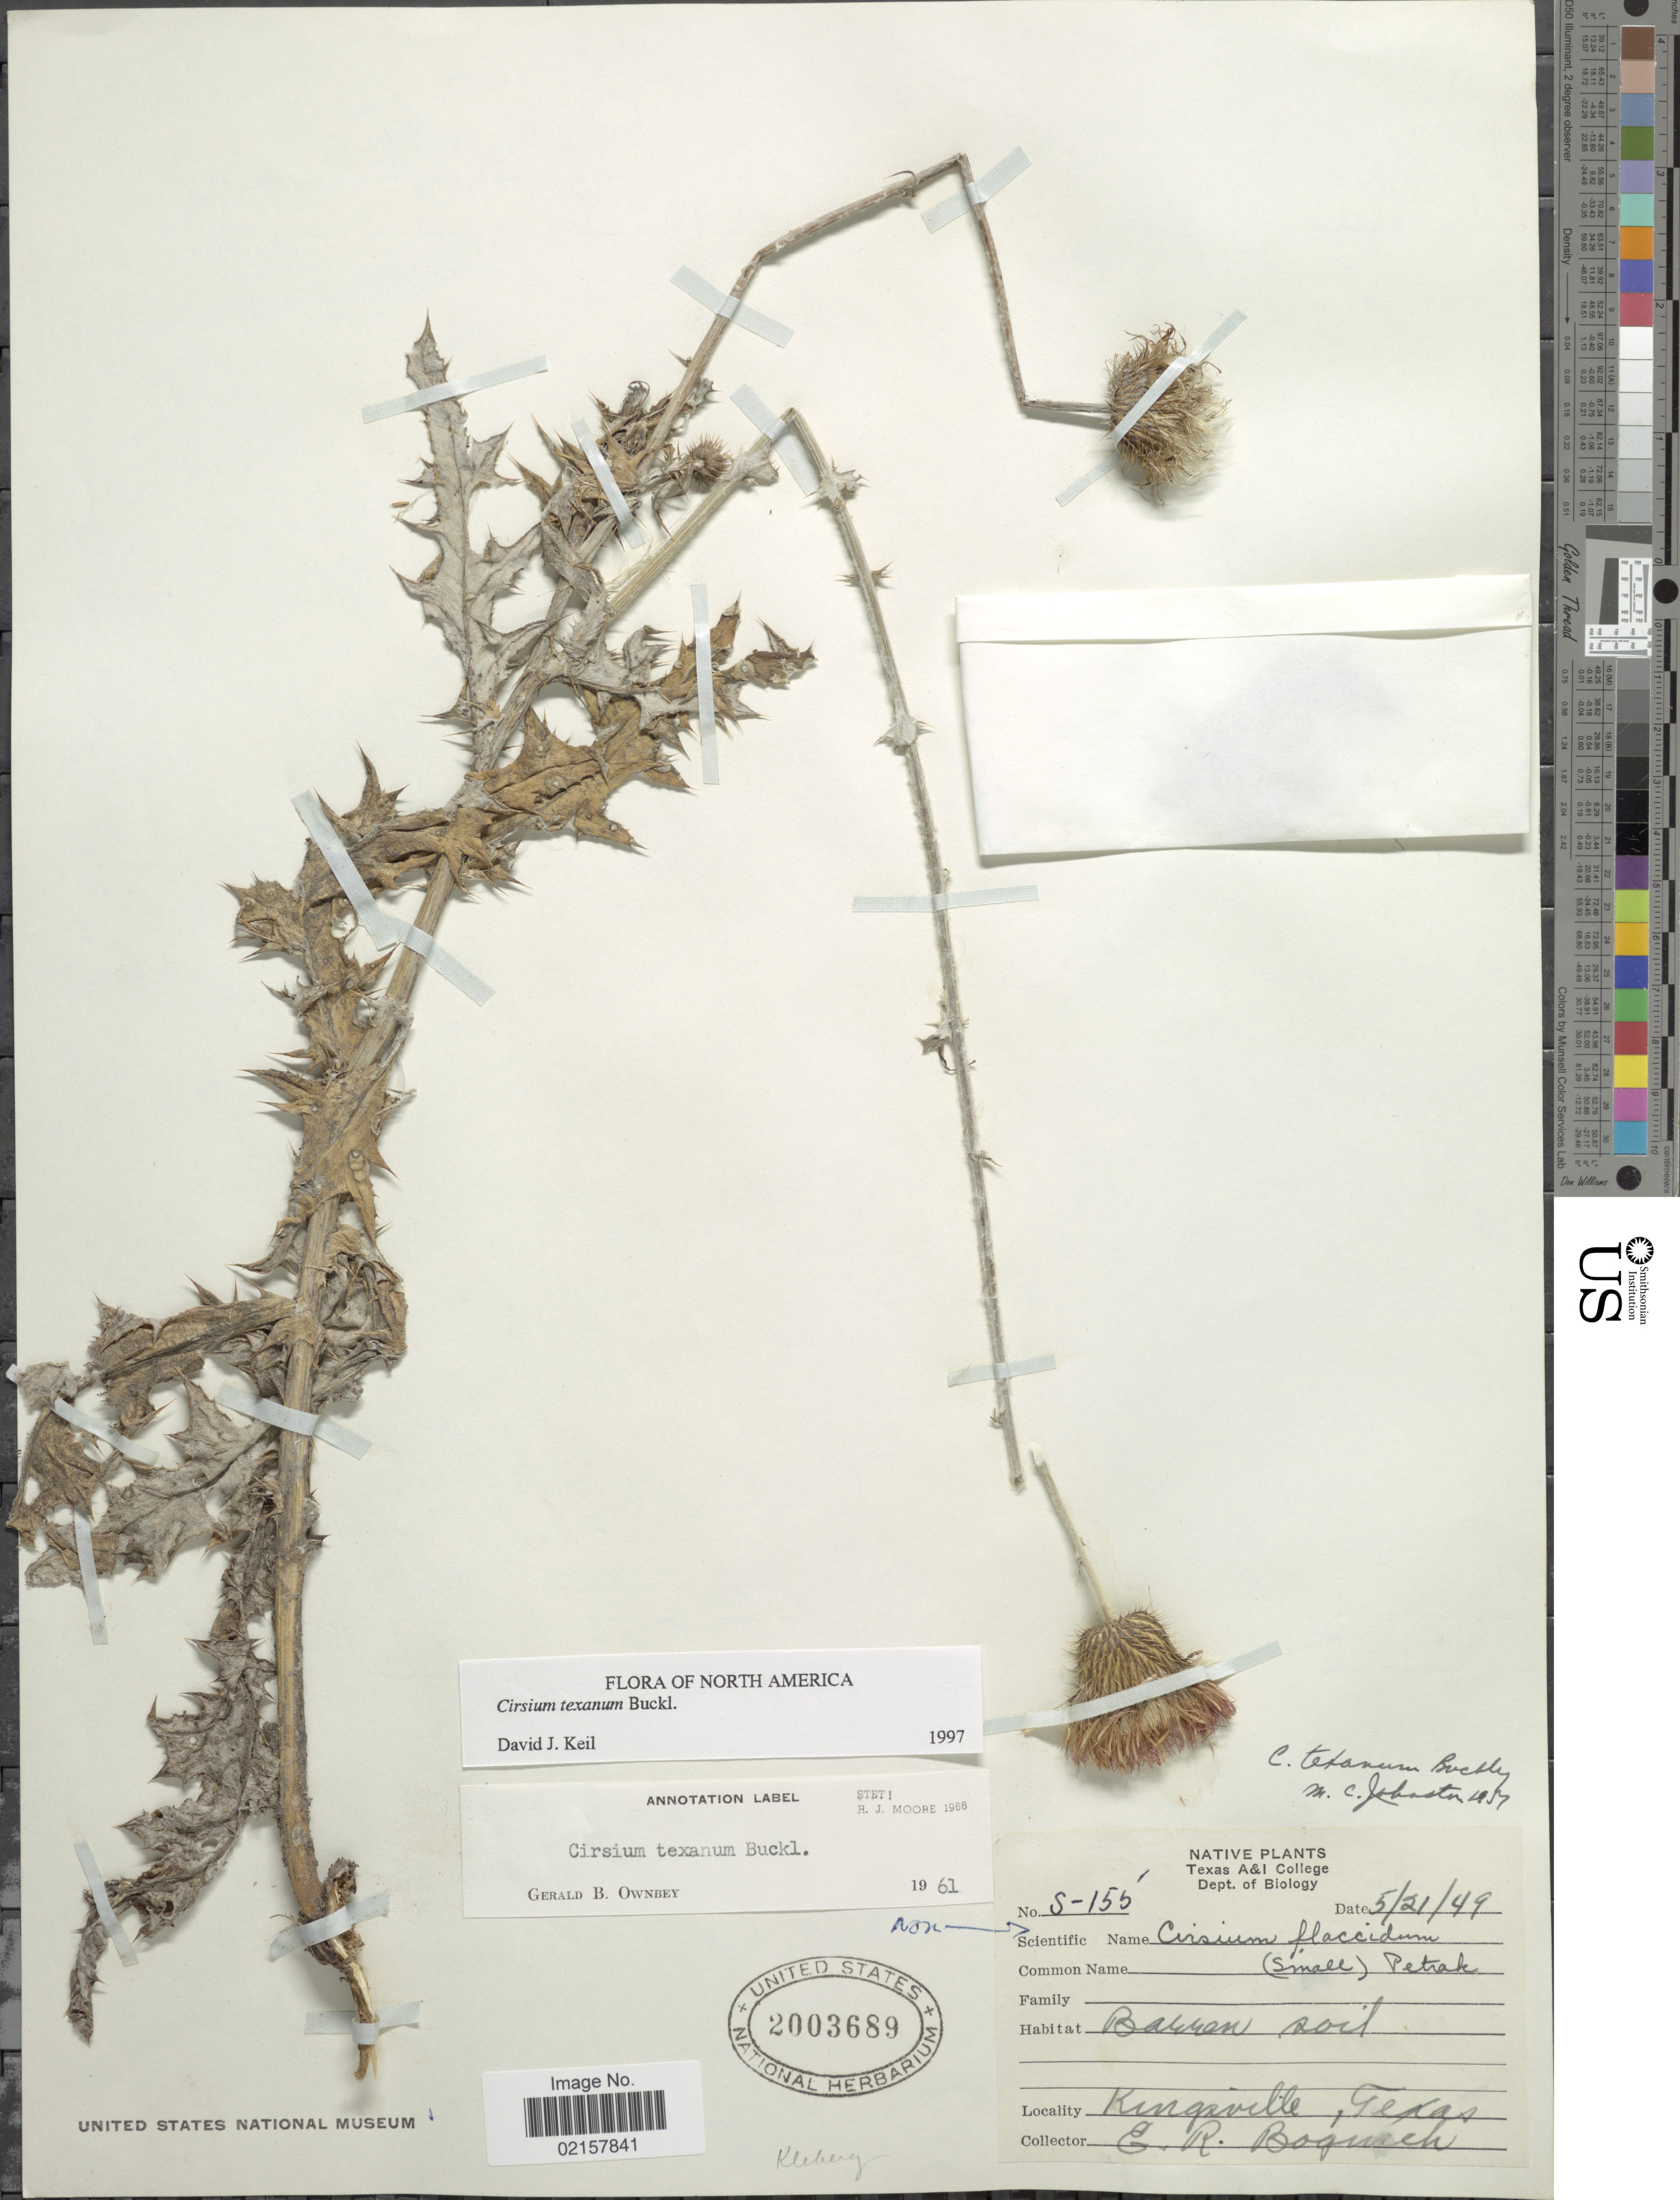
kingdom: Plantae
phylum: Tracheophyta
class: Magnoliopsida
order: Asterales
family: Asteraceae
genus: Cirsium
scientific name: Cirsium texanum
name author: Buckley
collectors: E. Bogusch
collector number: S-155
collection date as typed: Transcribed d/m/y: 21/5/49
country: United States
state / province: Texas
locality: Kingsville.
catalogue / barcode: US 2003689